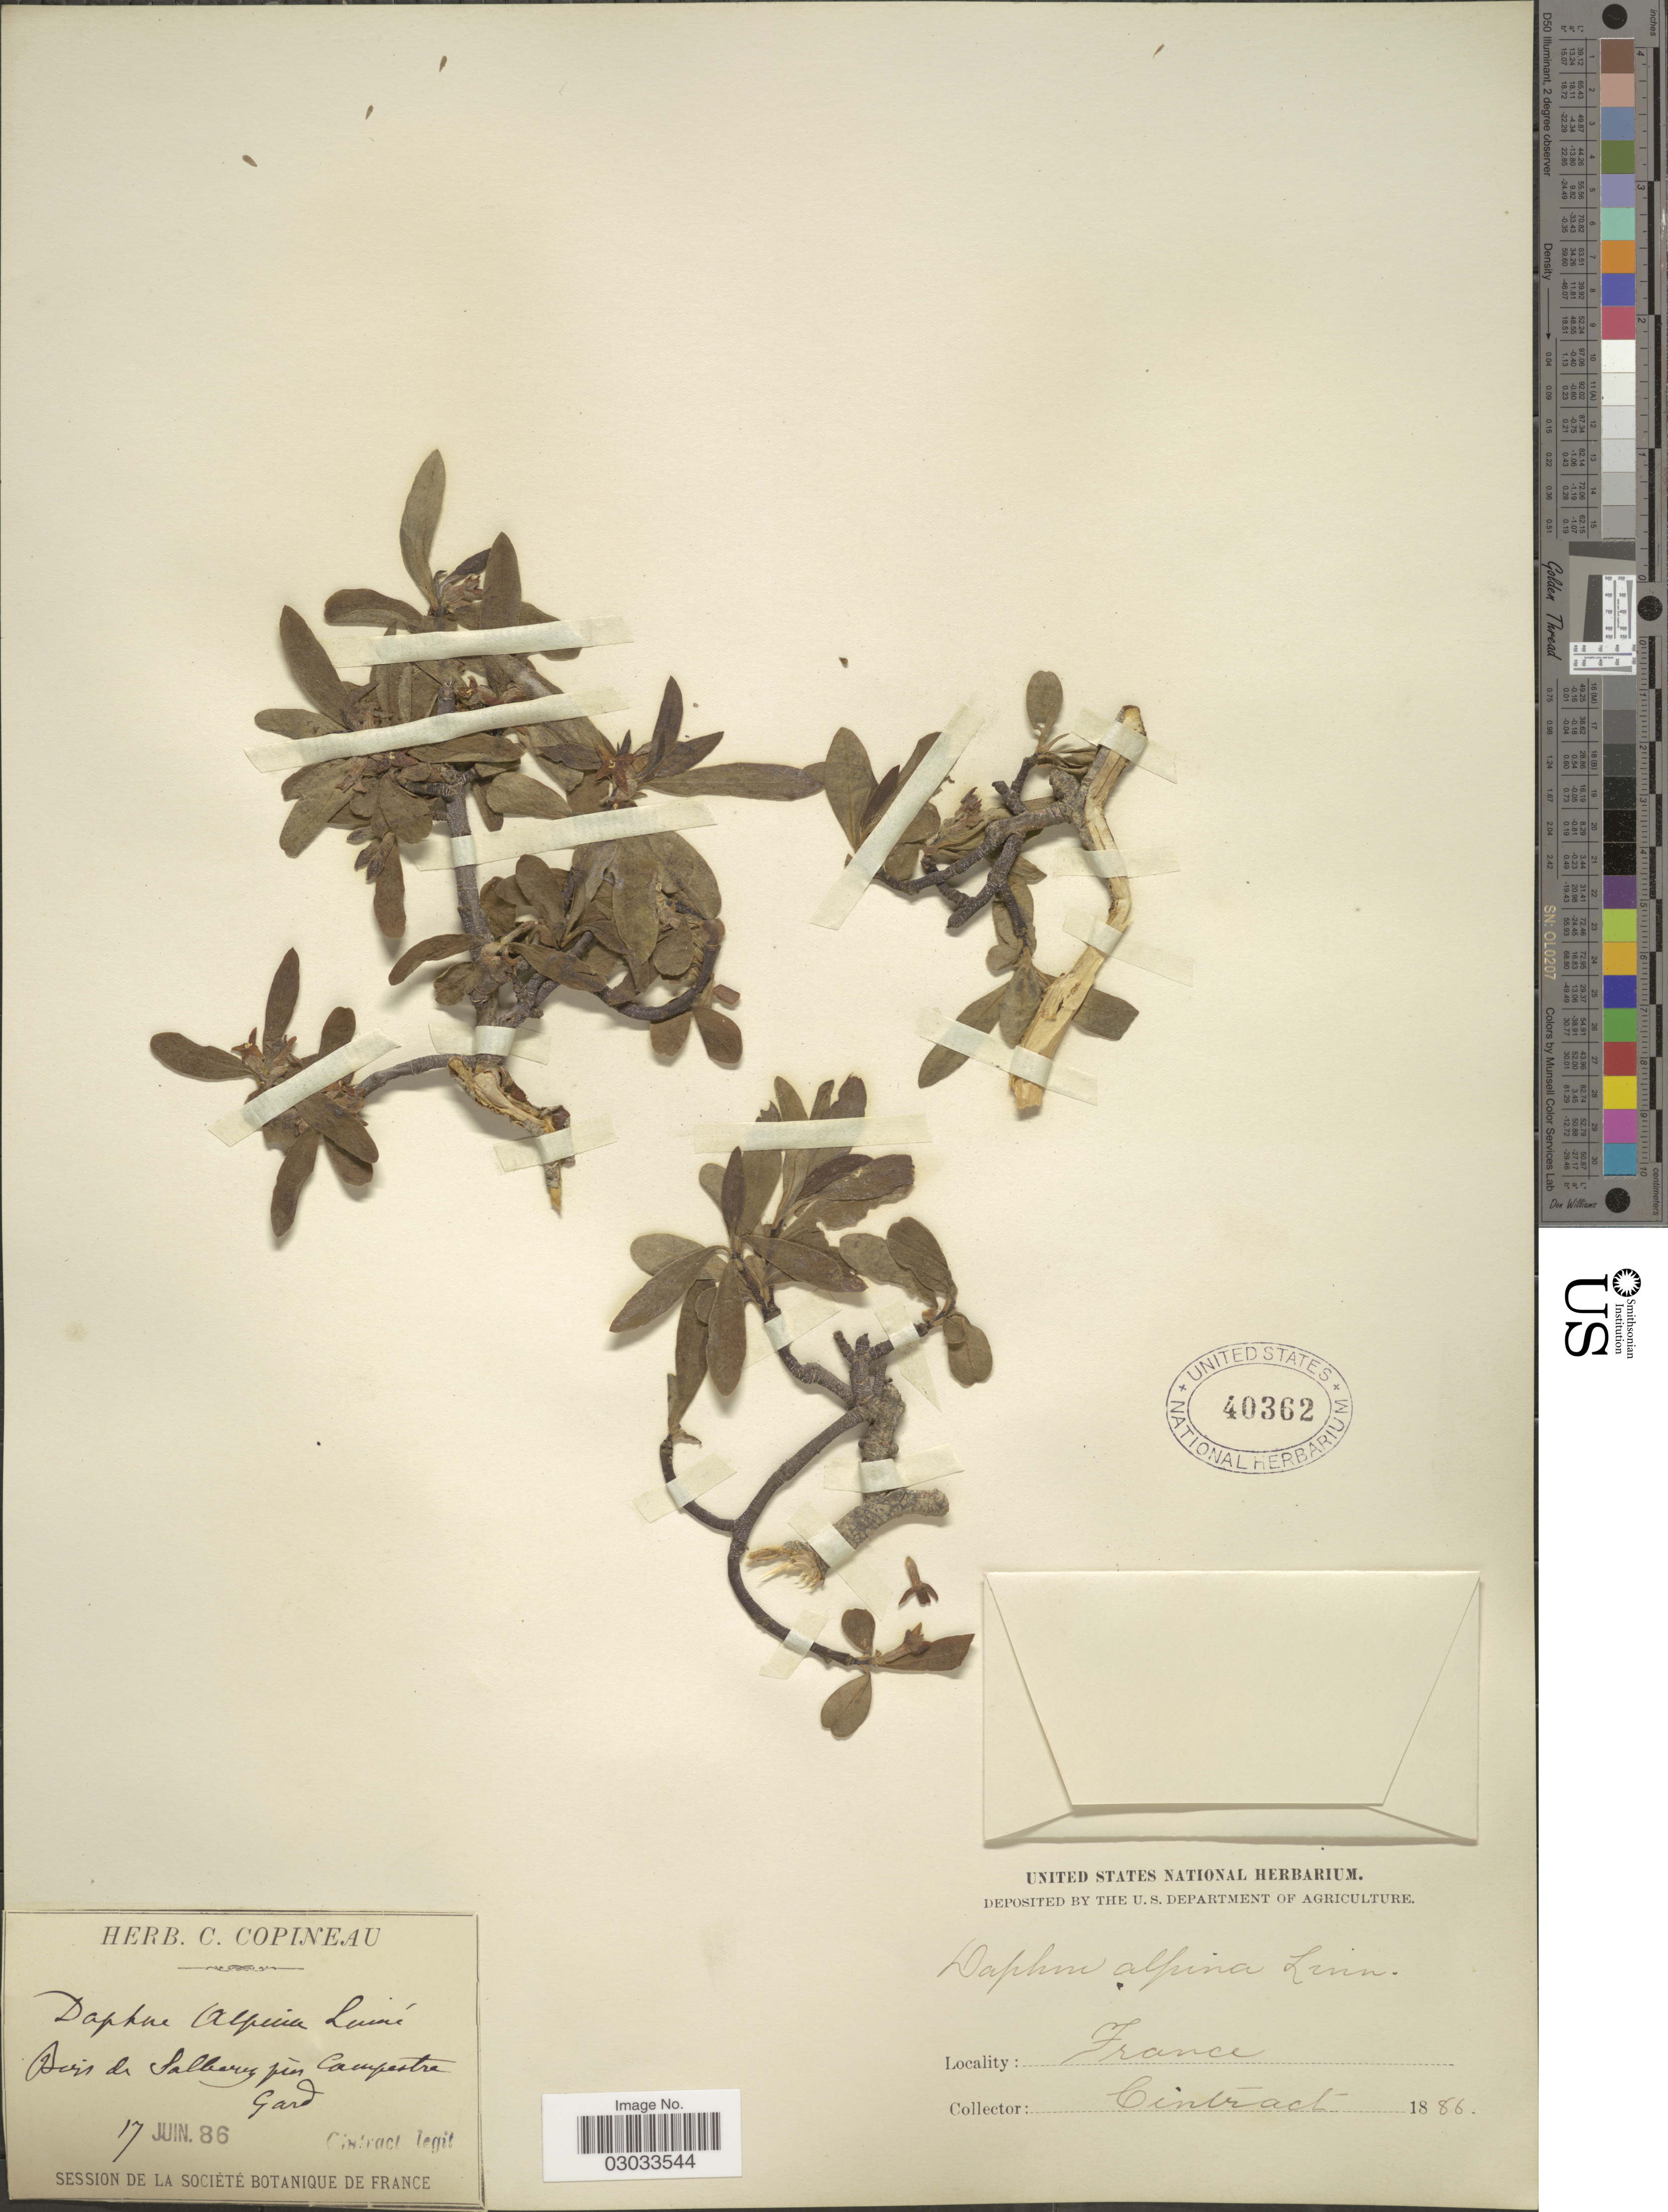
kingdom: Plantae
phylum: Tracheophyta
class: Magnoliopsida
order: Malvales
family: Thymelaeaceae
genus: Daphne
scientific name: Daphne alpina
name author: L.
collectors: Cintract, --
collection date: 1886-06-17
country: France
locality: Bois de Salbury près Campestre Gard.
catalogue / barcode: US 40362